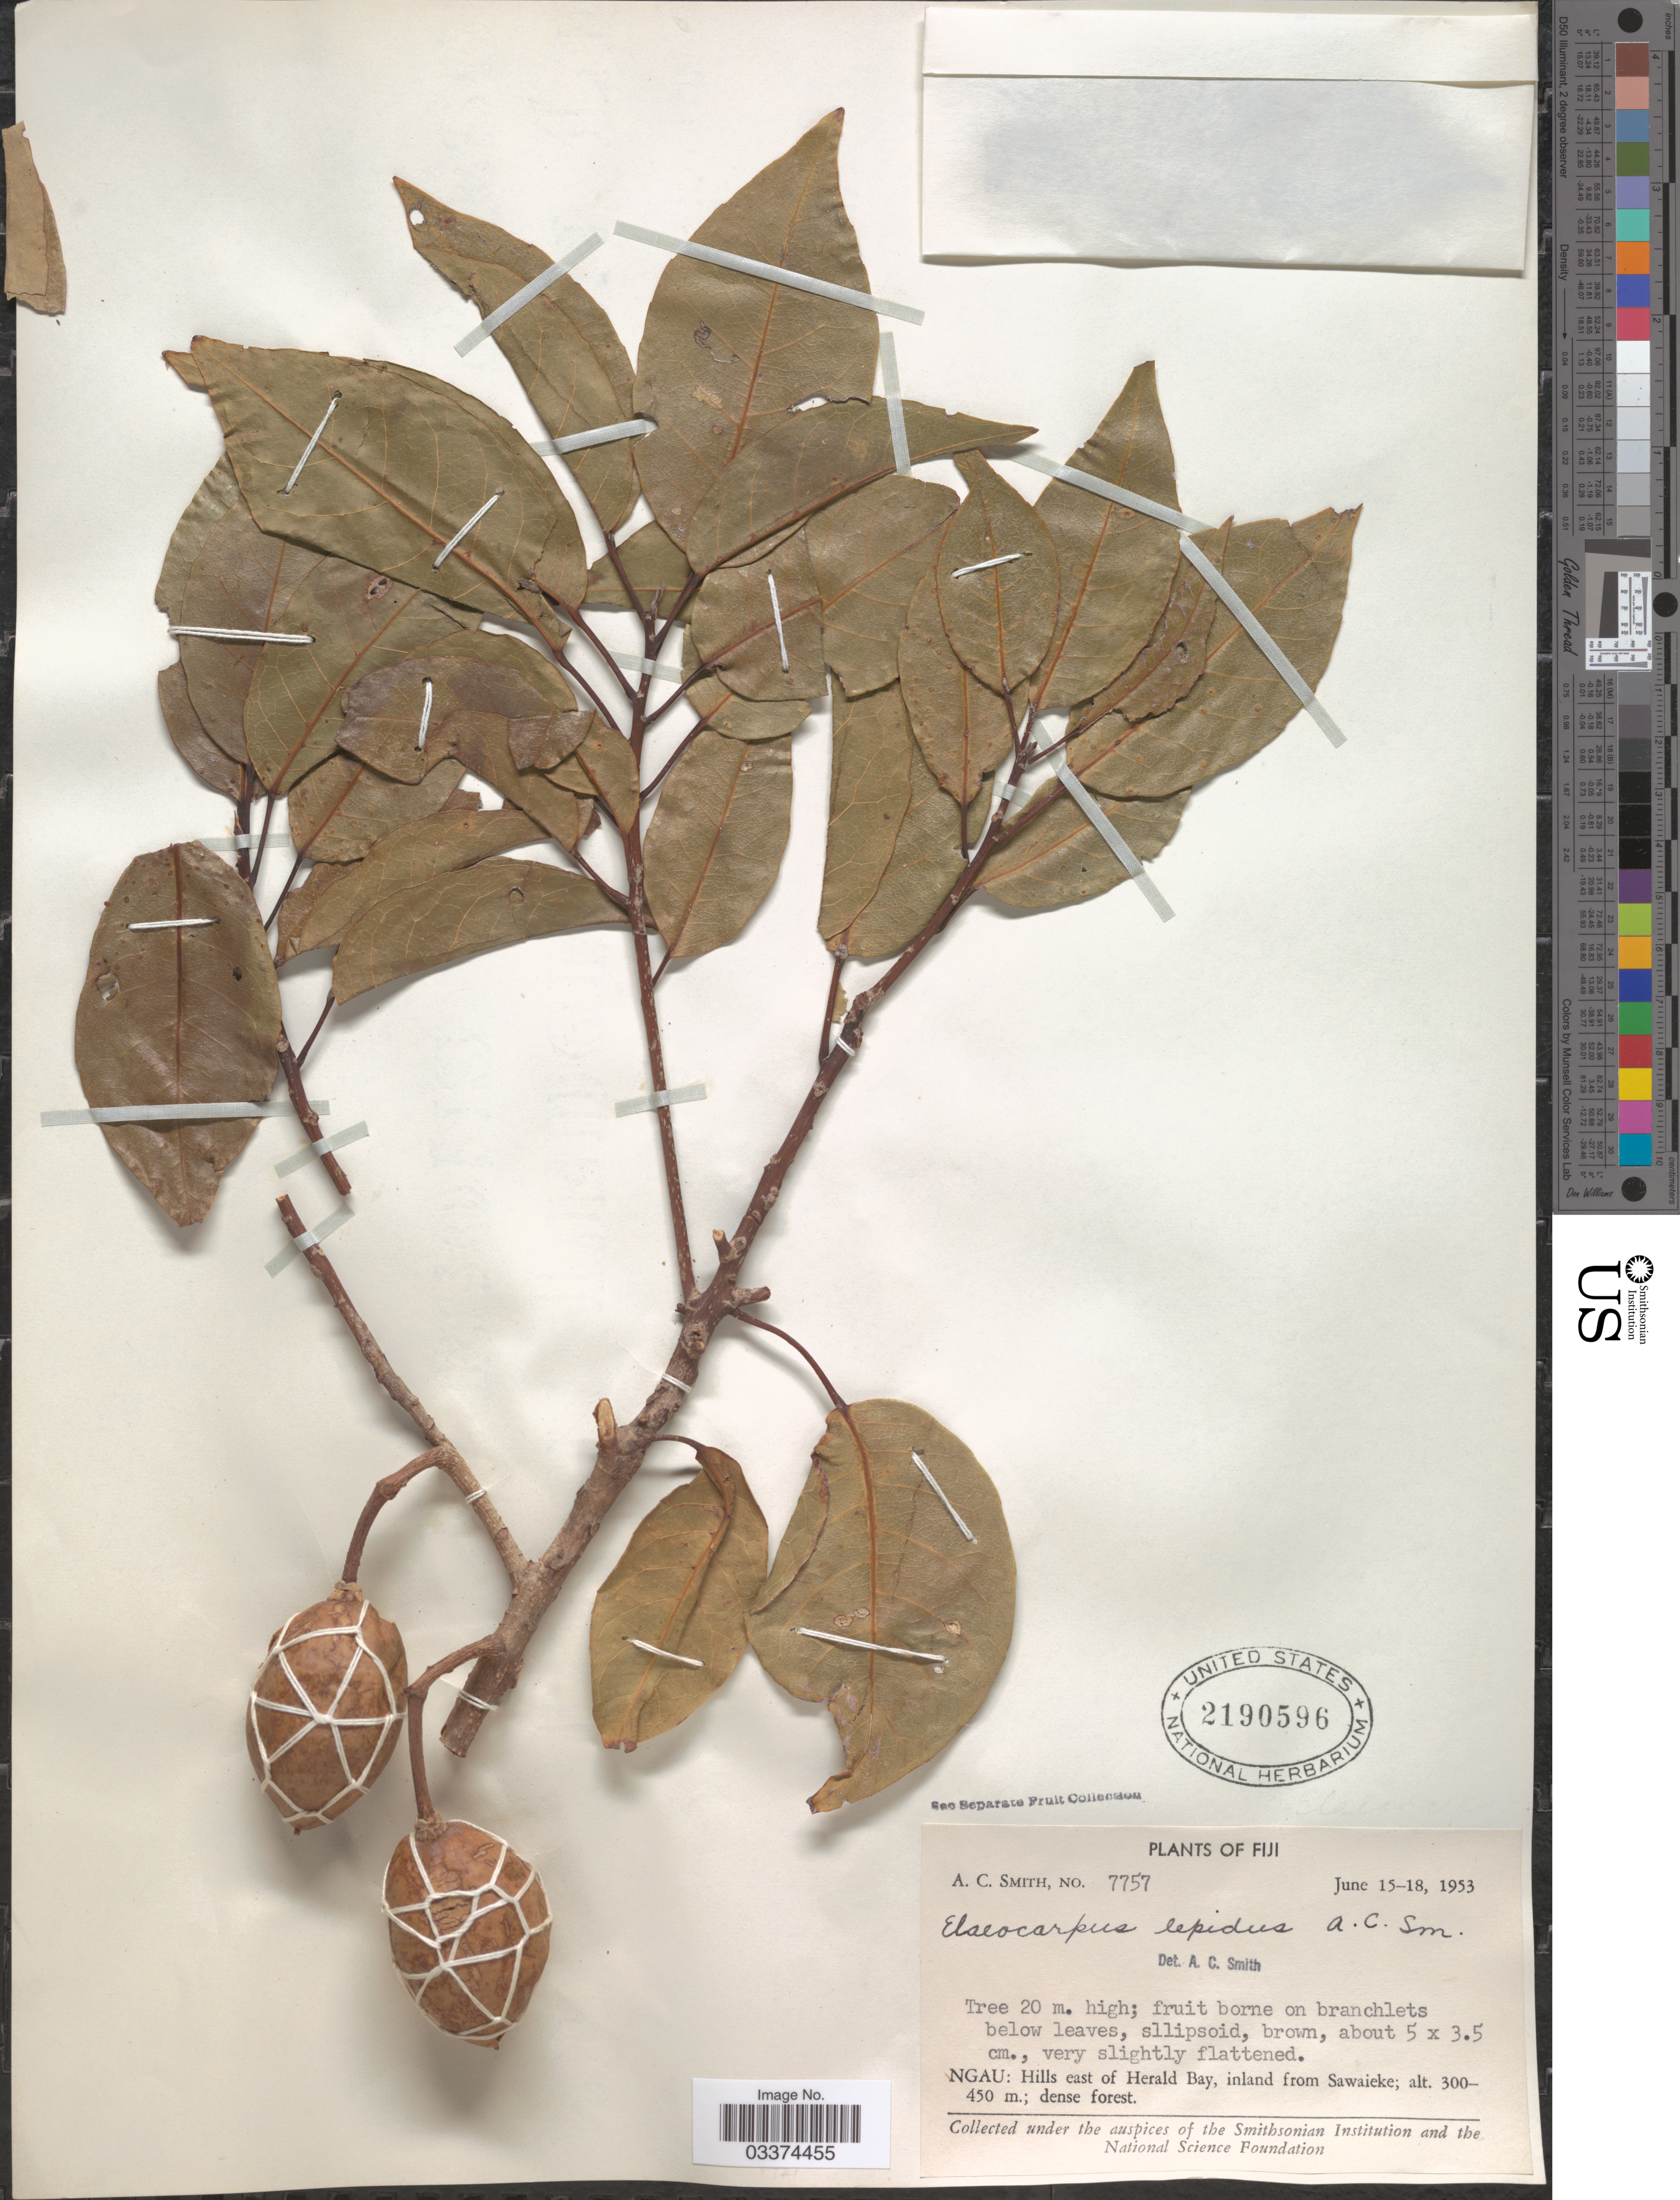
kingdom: Plantae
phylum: Tracheophyta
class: Magnoliopsida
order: Oxalidales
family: Elaeocarpaceae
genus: Elaeocarpus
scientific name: Elaeocarpus lepidus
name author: A.C. Sm.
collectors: A. C. Smith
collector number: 7757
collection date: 1953-06-15/1953-06-18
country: Fiji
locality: Ngau: Hills east of Herald Bay, inland from Sawaieke.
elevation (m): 300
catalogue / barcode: US 2190596